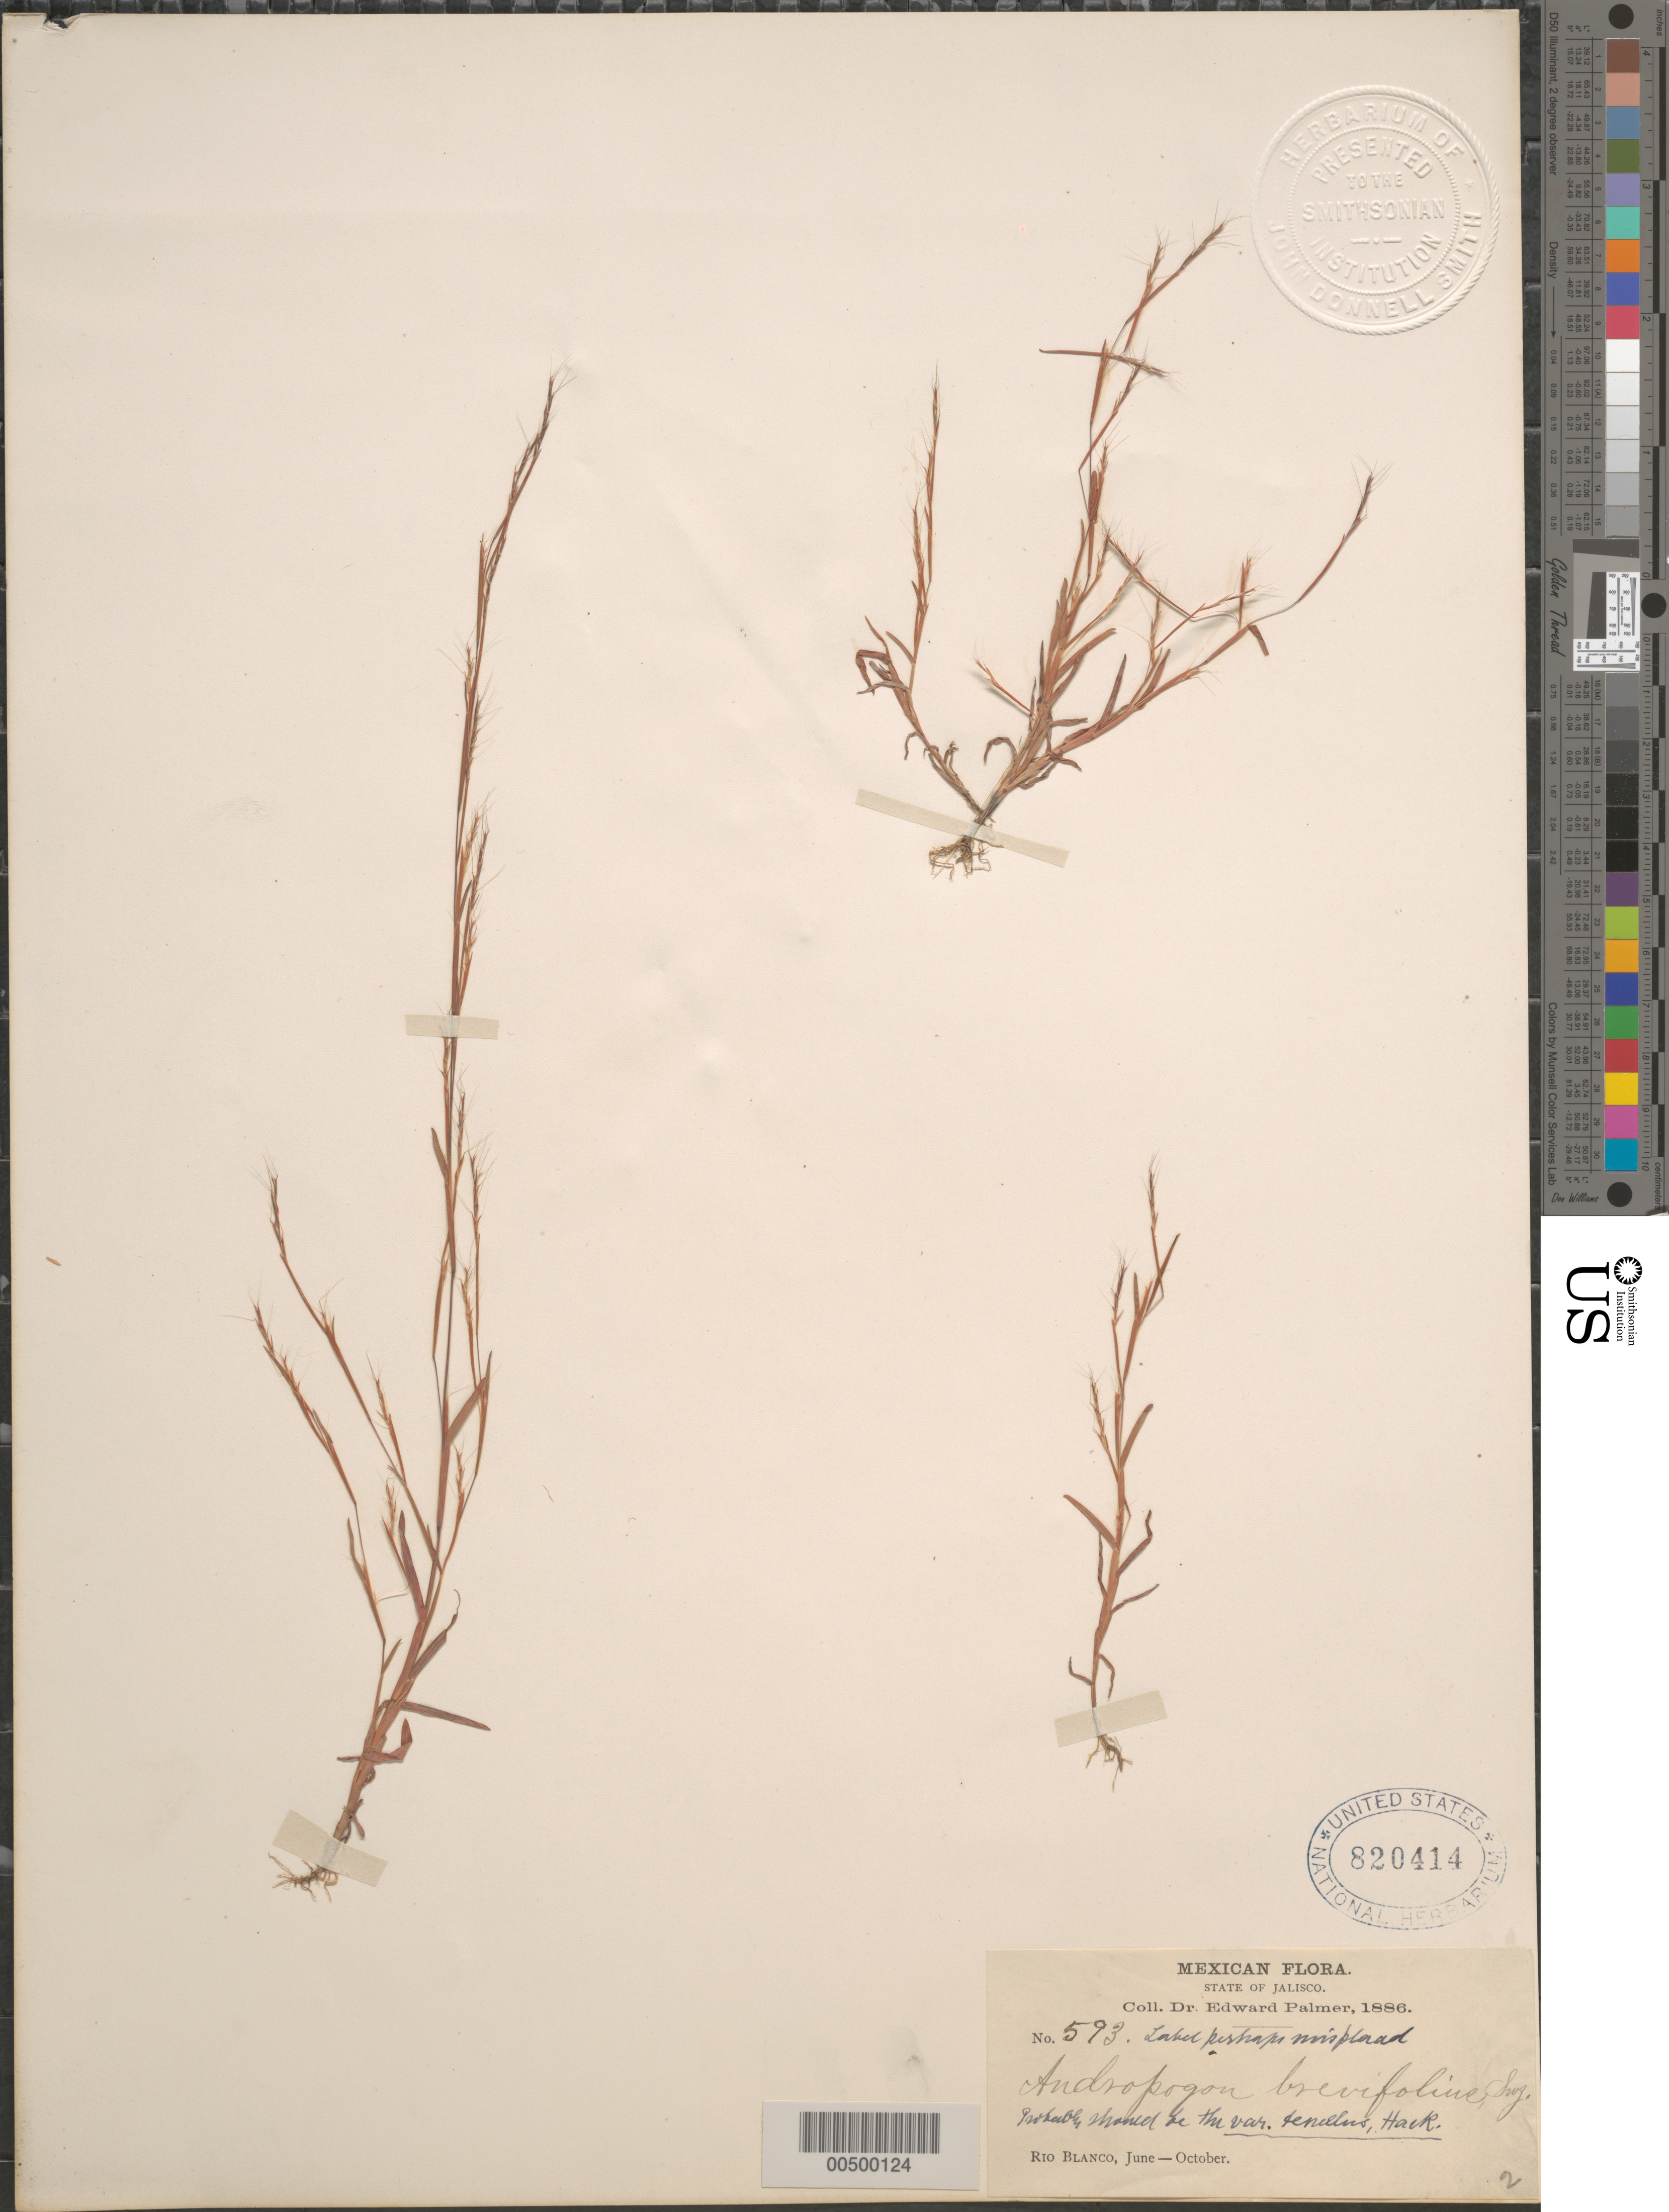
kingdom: Plantae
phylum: Tracheophyta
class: Liliopsida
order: Poales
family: Poaceae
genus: Schizachyrium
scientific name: Schizachyrium brevifolium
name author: (Sw.) Nees ex Büse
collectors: E. Palmer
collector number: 593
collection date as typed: Jun 1886 to Oct 1886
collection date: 1886-06/1886-10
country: Mexico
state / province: Jalisco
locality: Rio Blanco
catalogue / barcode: US 820414